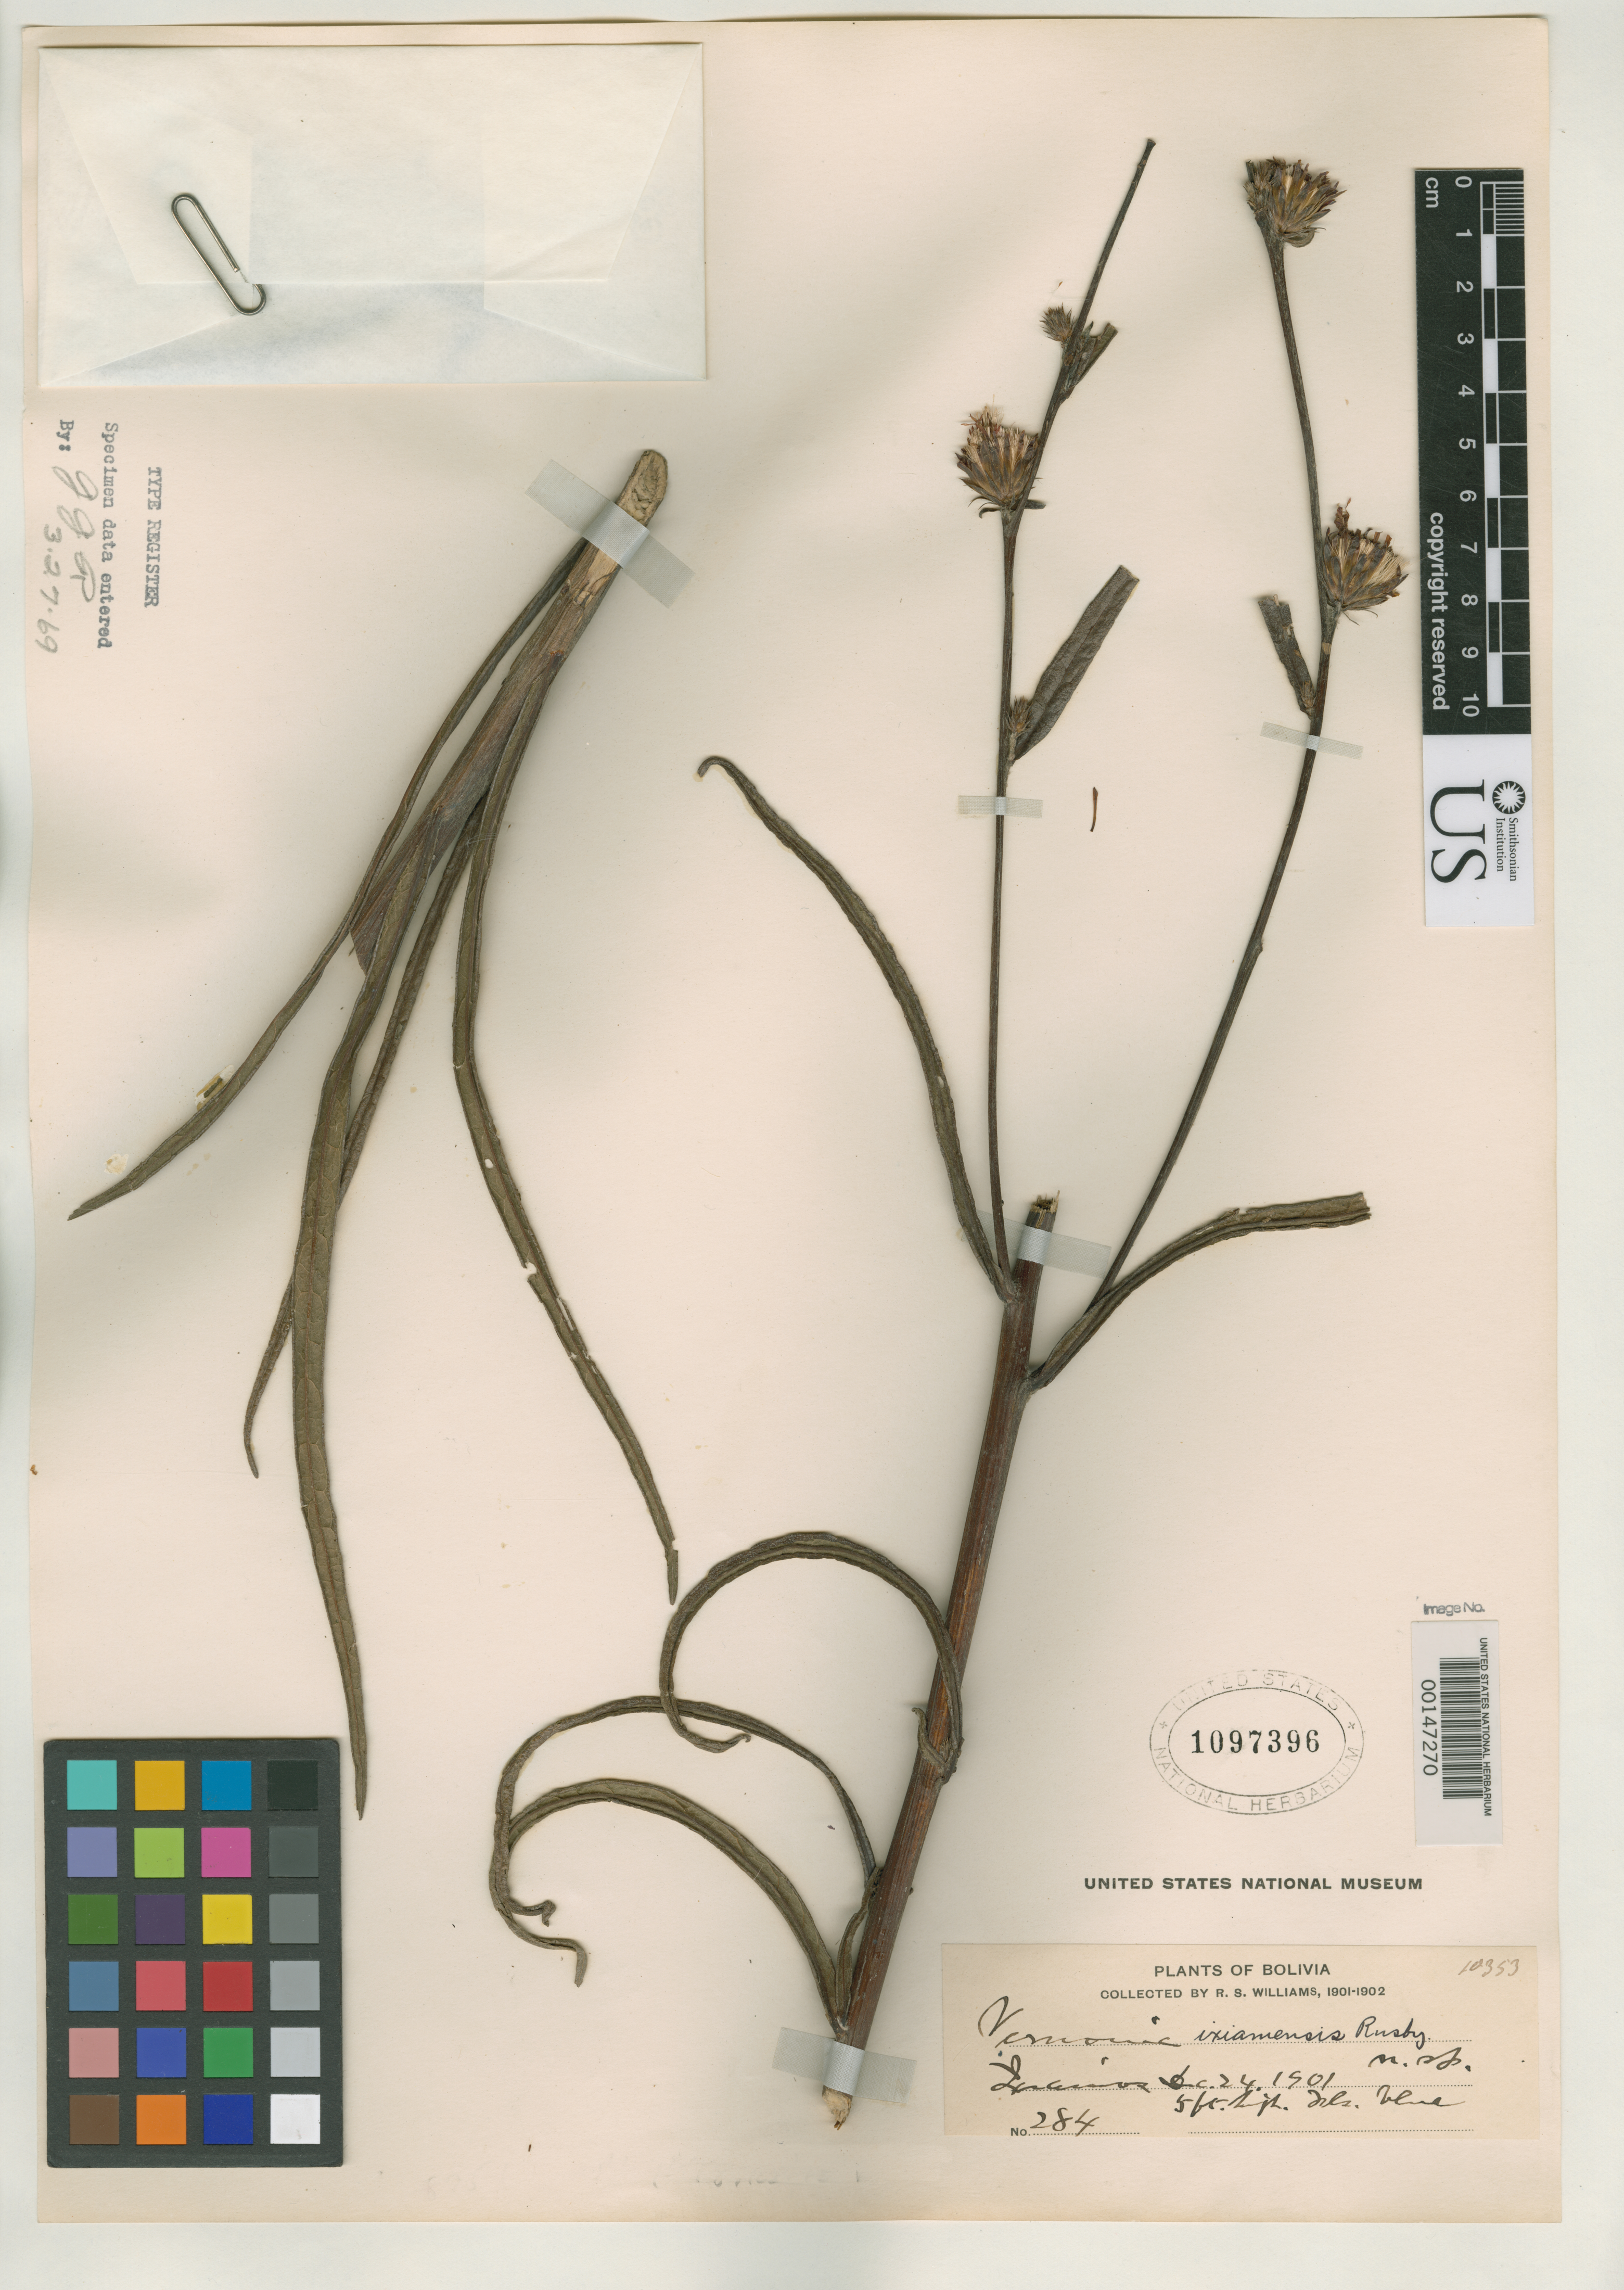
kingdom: Plantae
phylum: Tracheophyta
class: Magnoliopsida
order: Asterales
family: Asteraceae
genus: Vernonia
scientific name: Vernonia ixiamensis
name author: Rusby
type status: Isotype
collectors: R. S. Williams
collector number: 284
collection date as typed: Dec. 24, 1901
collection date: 1901-12-24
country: Bolivia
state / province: La Paz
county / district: Iturralde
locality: Ixiamas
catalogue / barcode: US 1097396